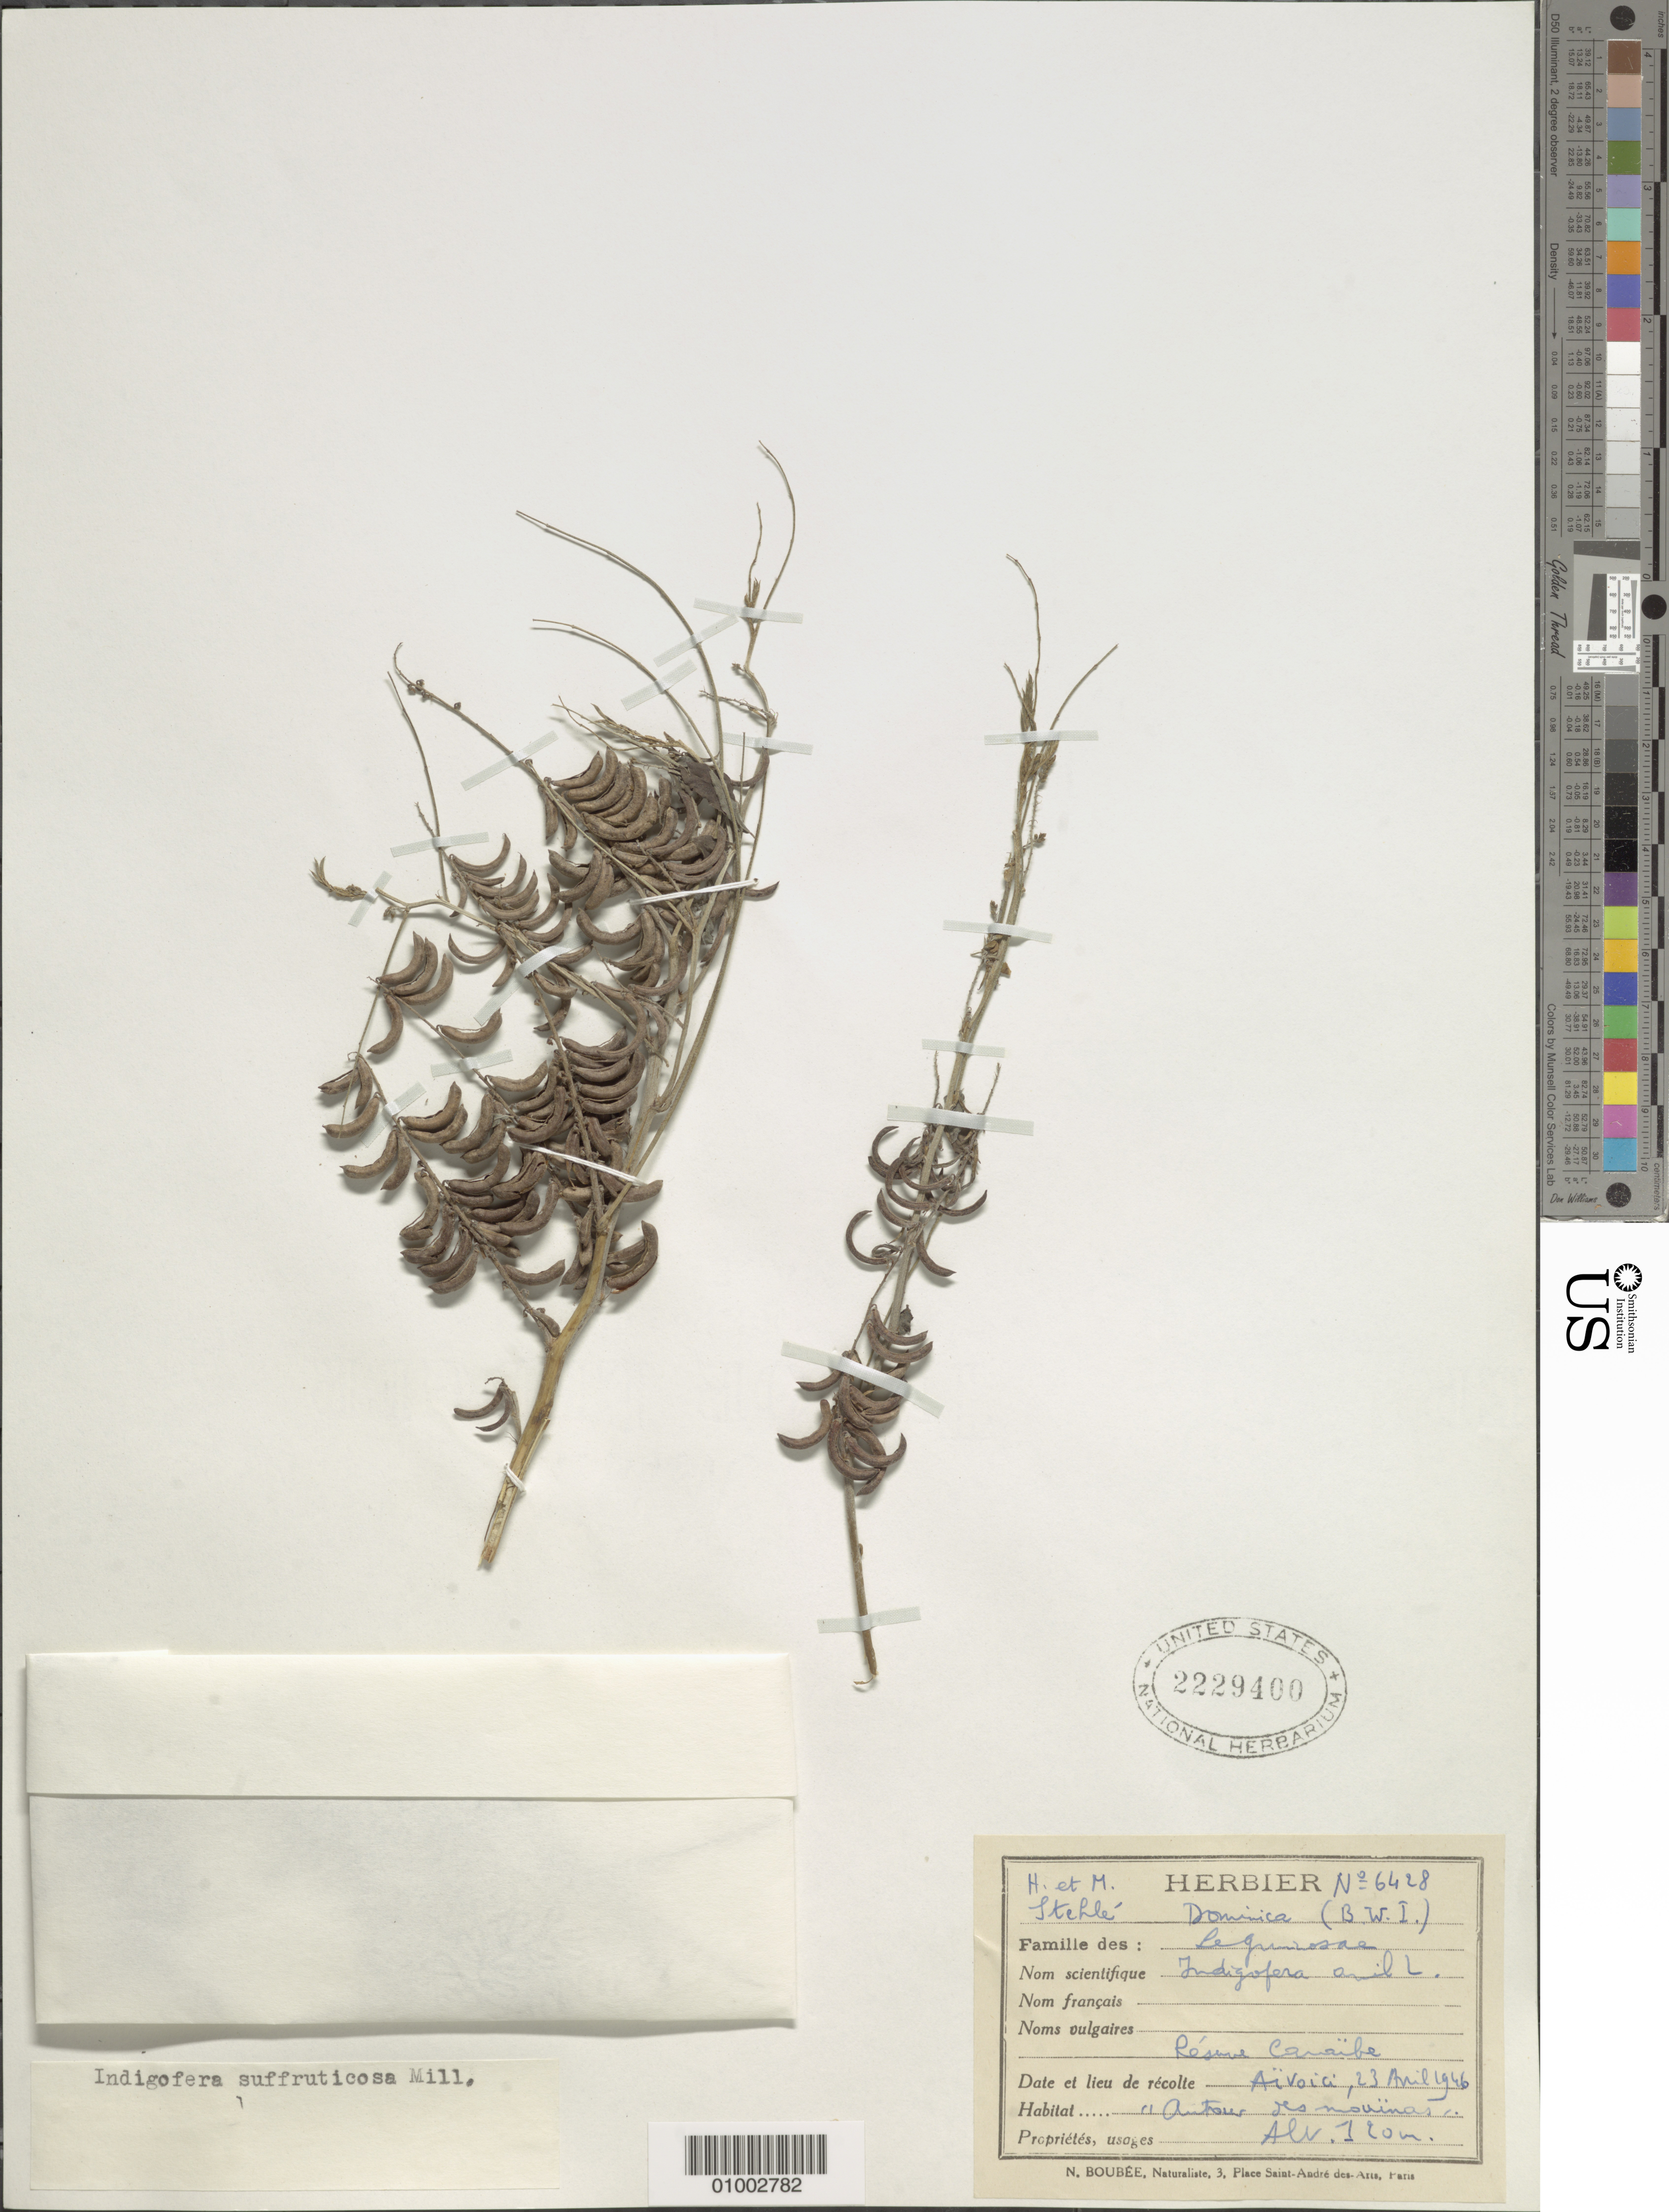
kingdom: Plantae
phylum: Tracheophyta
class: Magnoliopsida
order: Fabales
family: Fabaceae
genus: Indigofera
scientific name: Indigofera suffruticosa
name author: Mill.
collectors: H. Stehlé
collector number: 6428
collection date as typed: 23 Apr 1946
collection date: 1946-04-23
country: Dominica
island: Dominica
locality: Antour les mouinas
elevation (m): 120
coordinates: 0 N, 0 E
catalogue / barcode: US 2229400